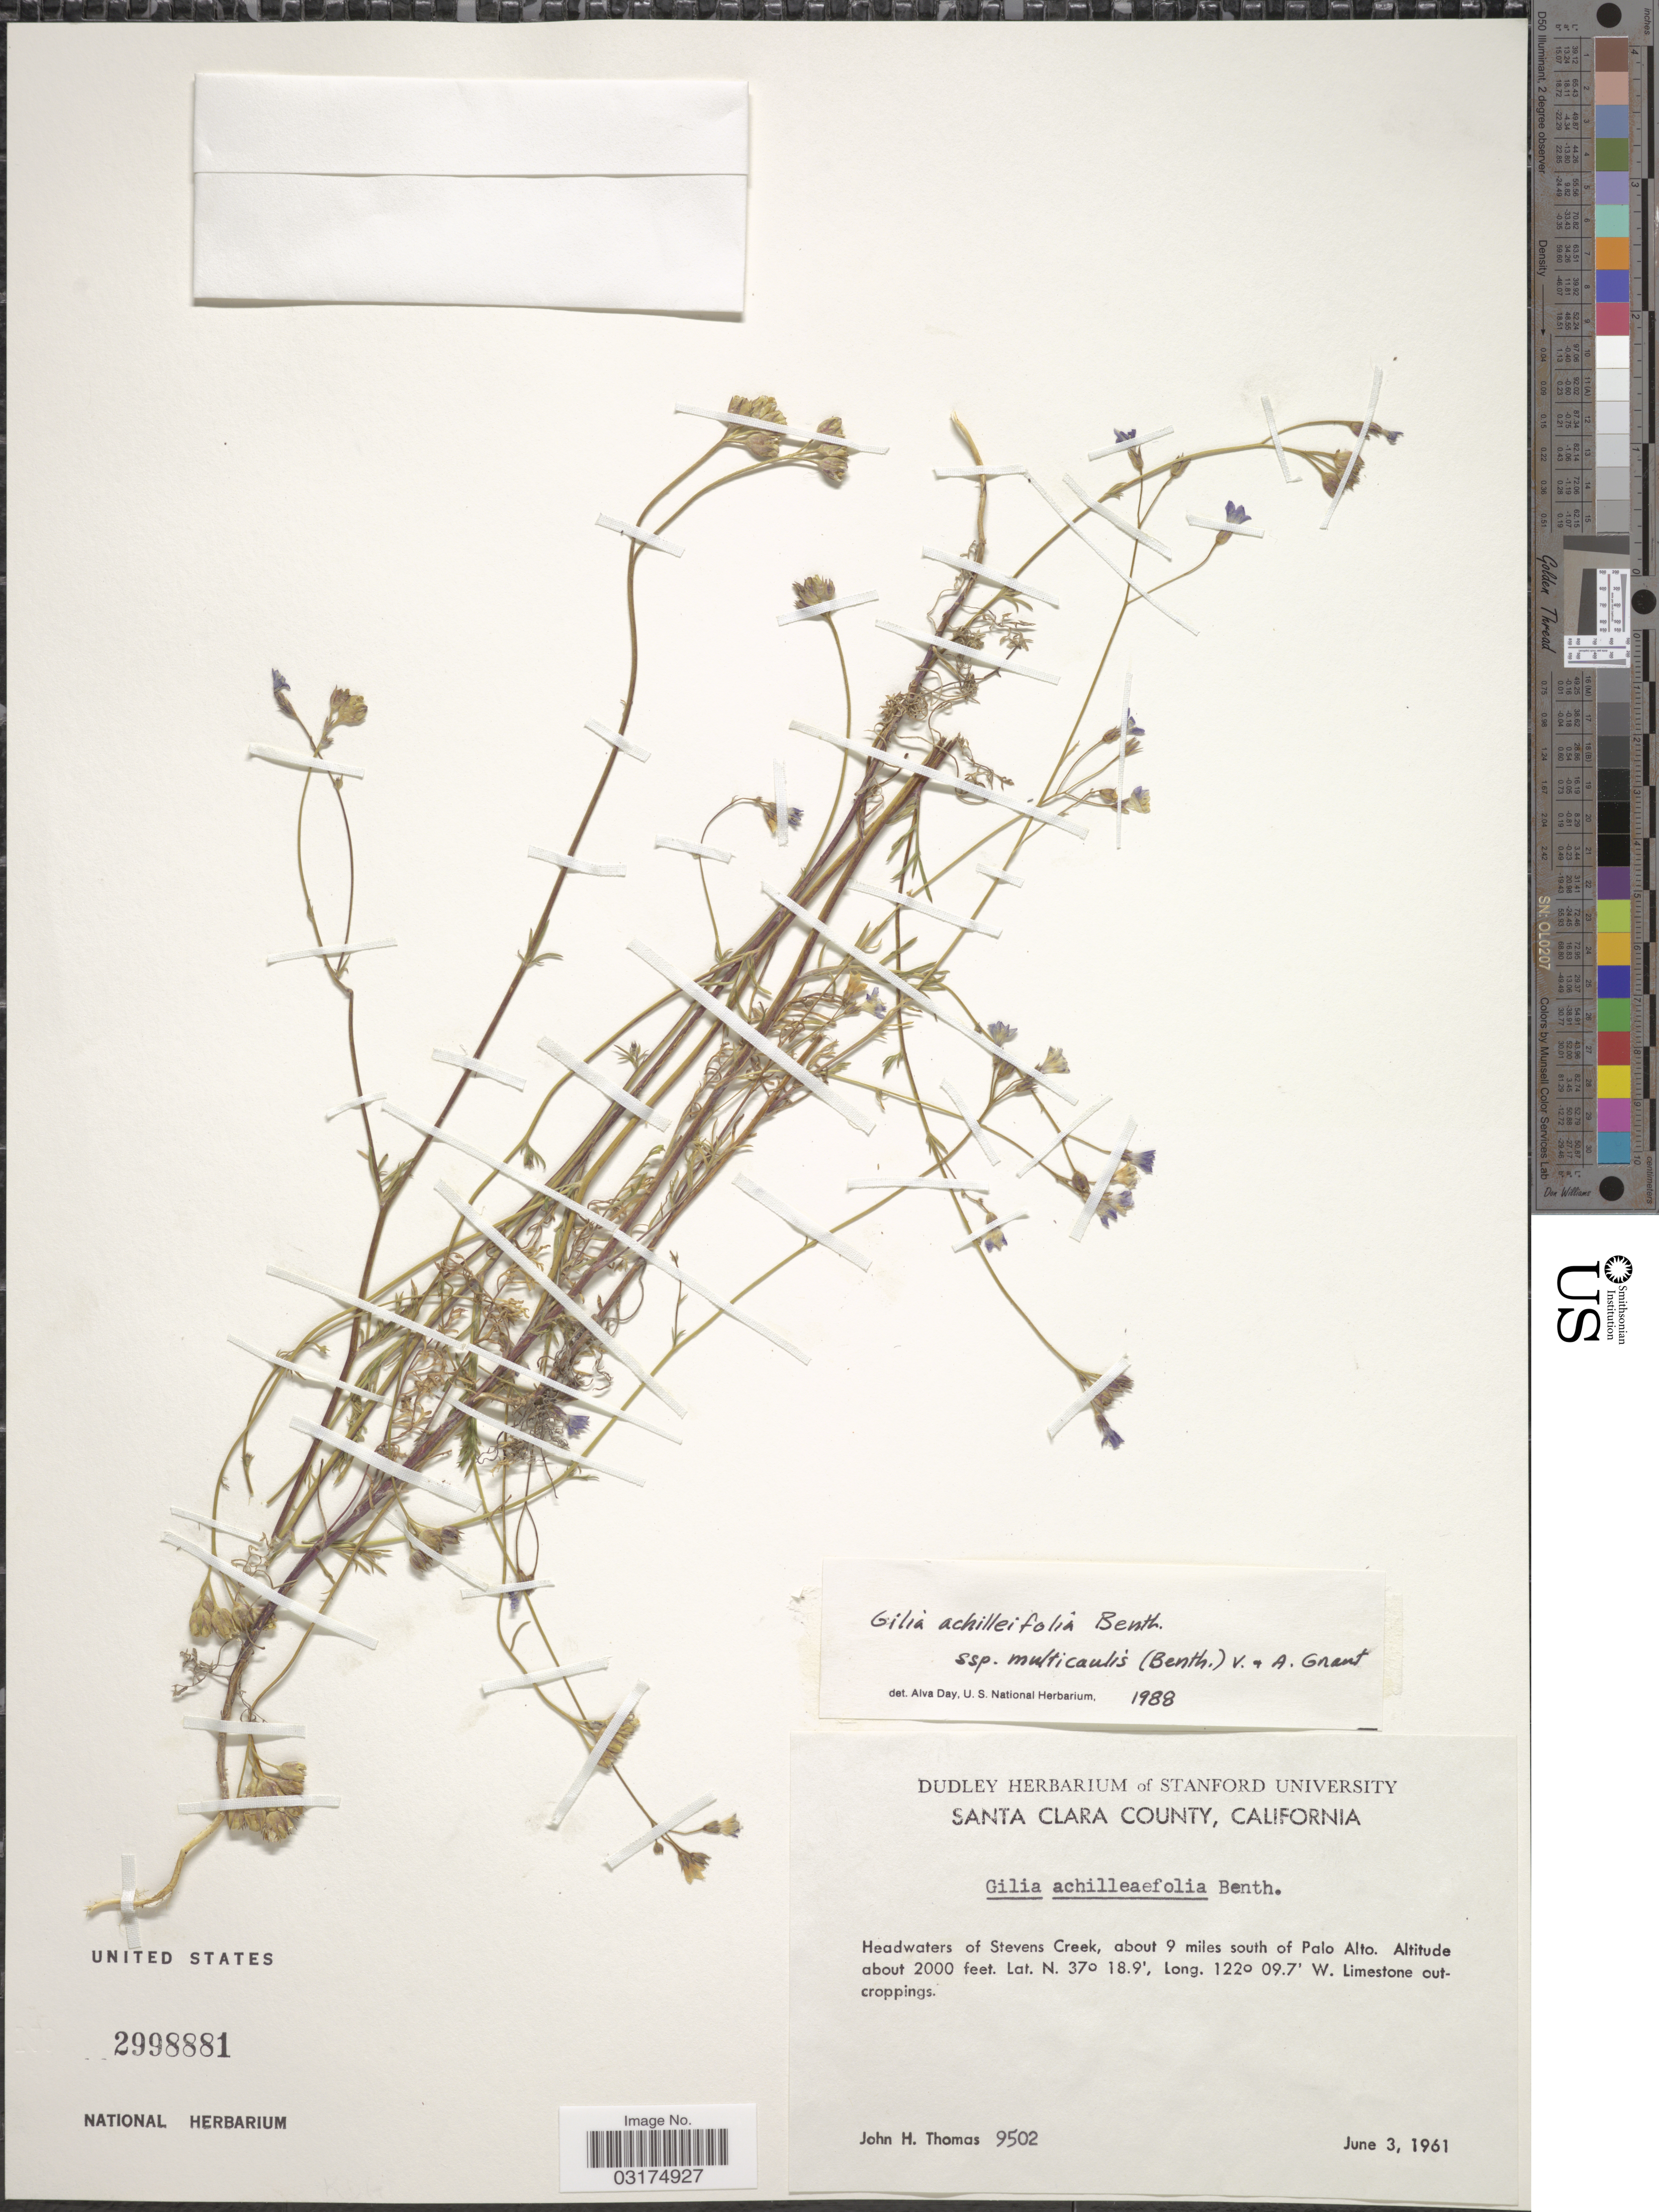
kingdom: Plantae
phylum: Tracheophyta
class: Magnoliopsida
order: Ericales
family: Polemoniaceae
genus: Gilia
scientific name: Gilia achilleifolia subsp. multicaulis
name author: (Benth.) V.E. Grant & A.D. Grant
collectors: J. H. Thomas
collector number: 9502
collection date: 1961-06-03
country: United States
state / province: California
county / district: Santa Clara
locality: Santa Clara County. Headwaters of Stevens Creek, about 9 miles south of Palo Alto.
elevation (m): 610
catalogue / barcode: US 2998881